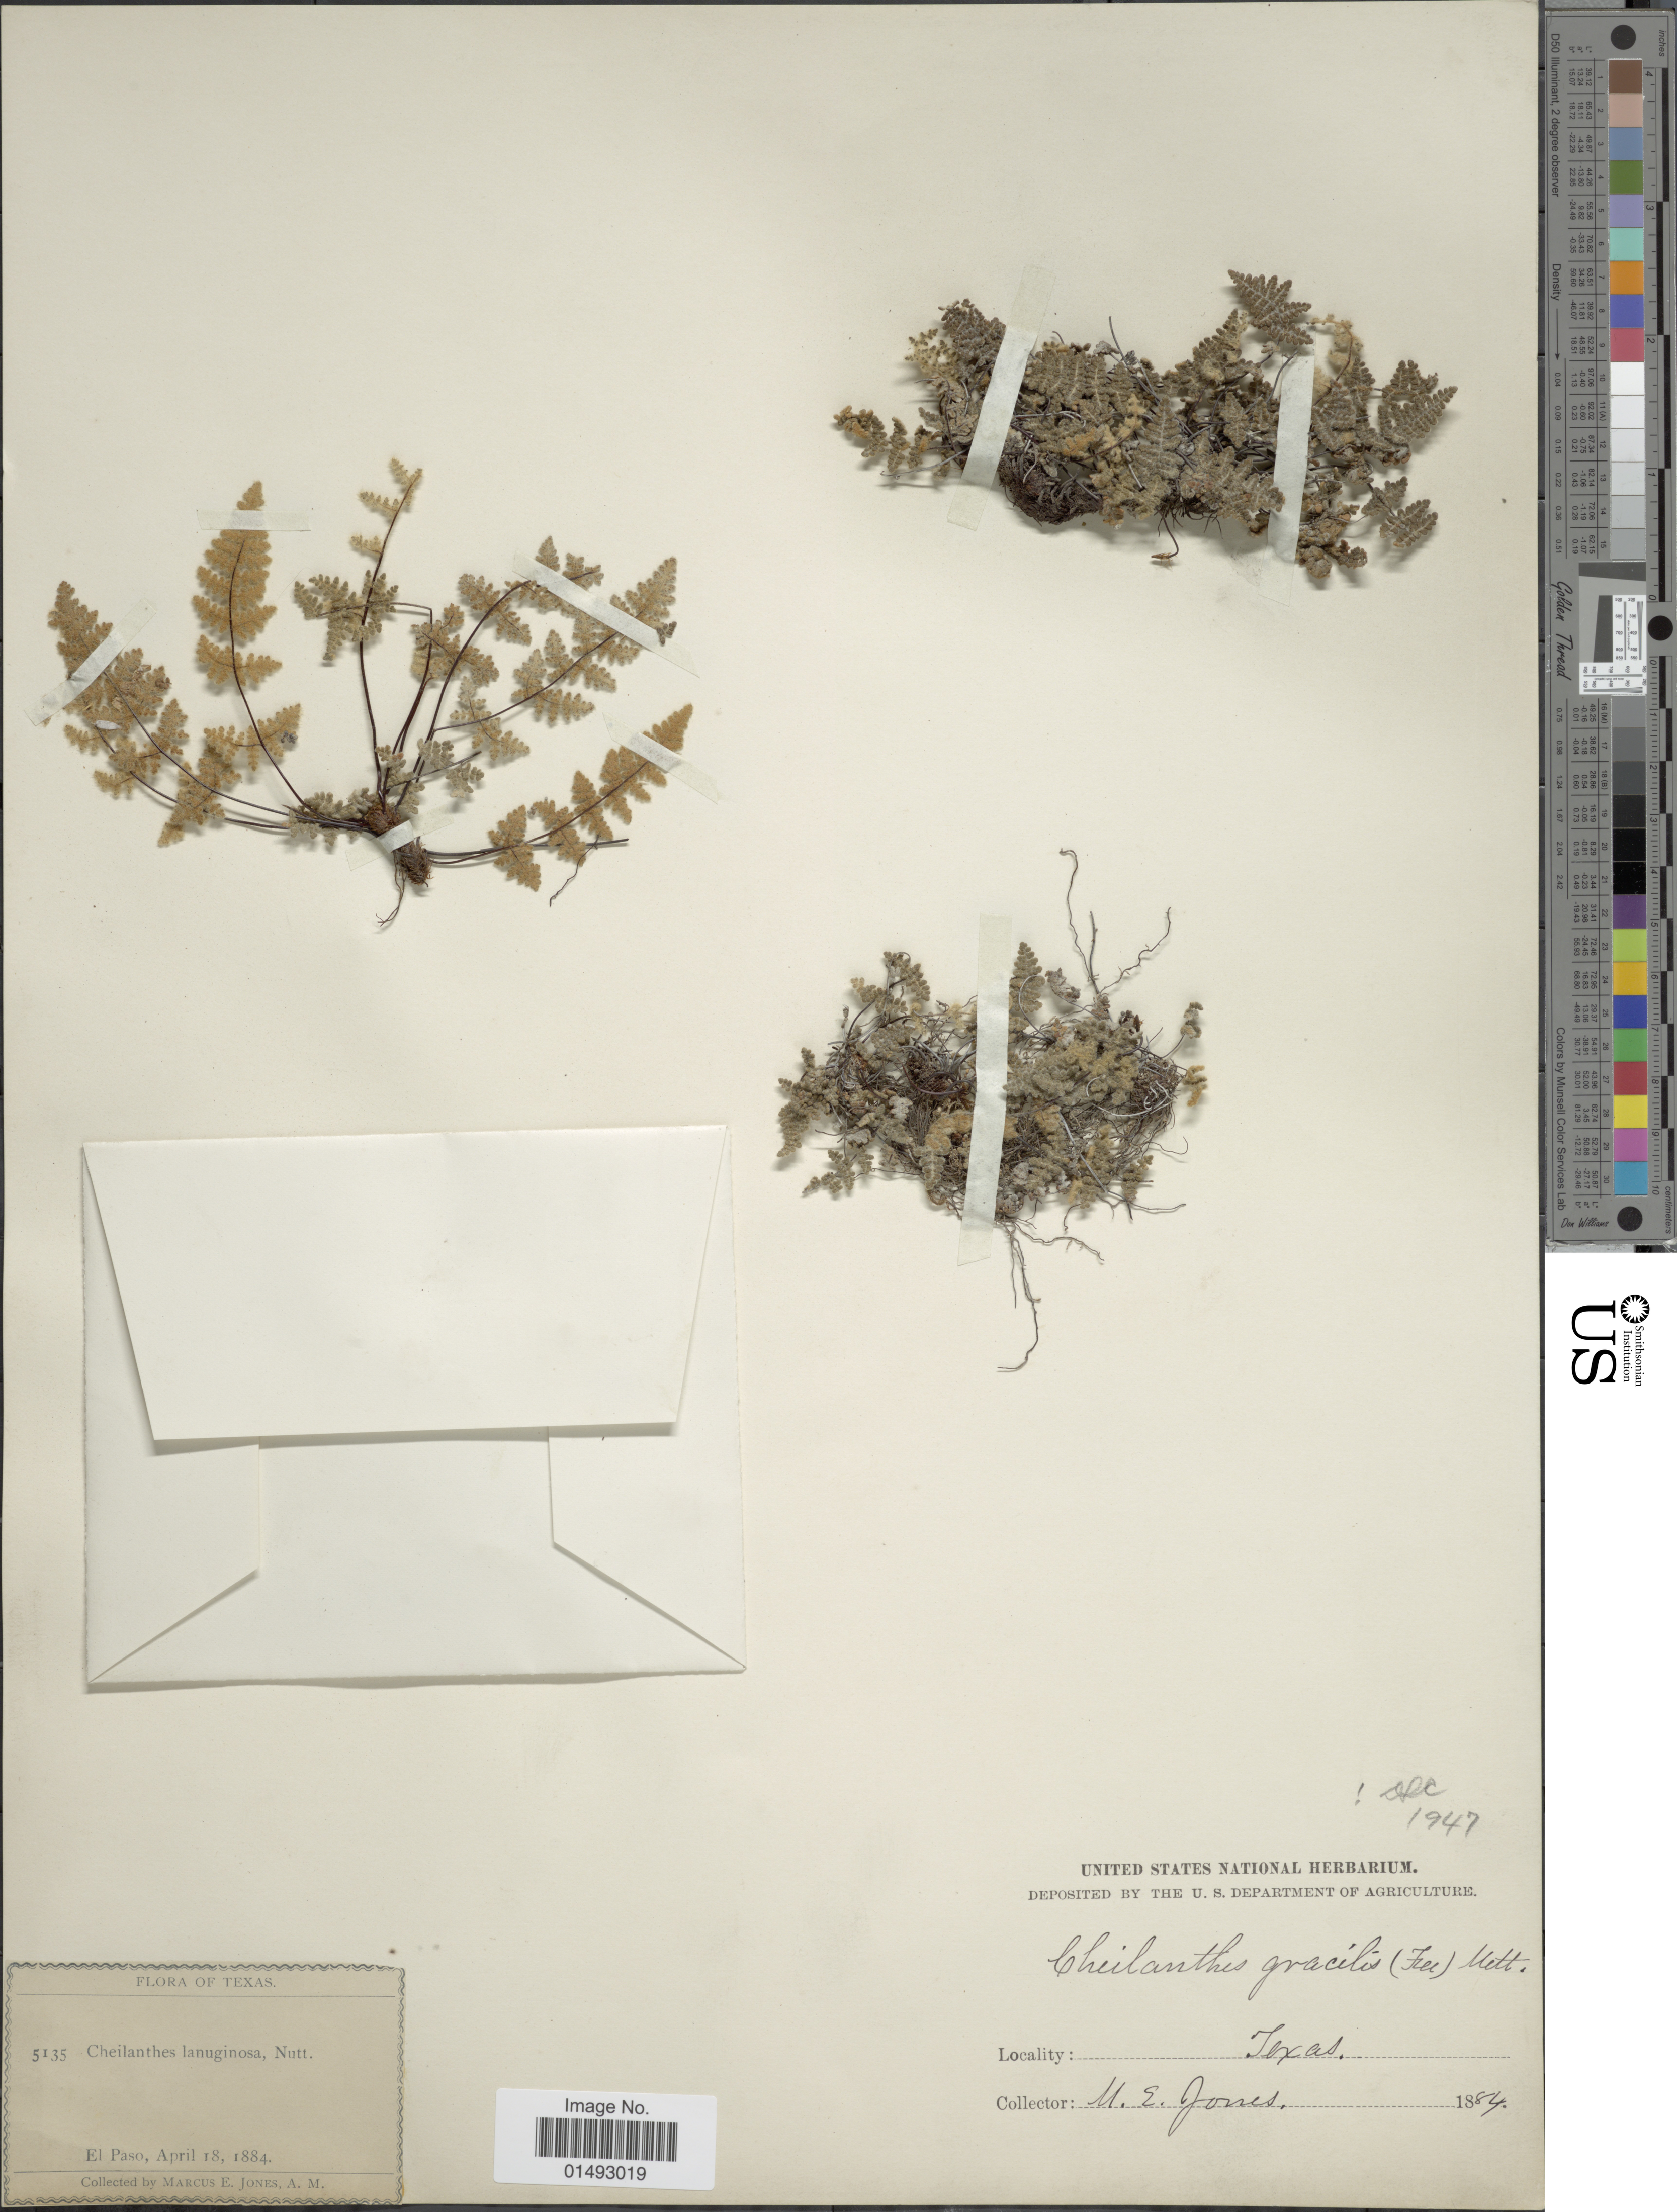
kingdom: Plantae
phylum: Tracheophyta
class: Polypodiopsida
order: Polypodiales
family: Pteridaceae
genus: Myriopteris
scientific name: Myriopteris gracilis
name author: Fée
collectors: M. E. Jones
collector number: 5135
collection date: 1884-04-18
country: United States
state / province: Texas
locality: El Paso